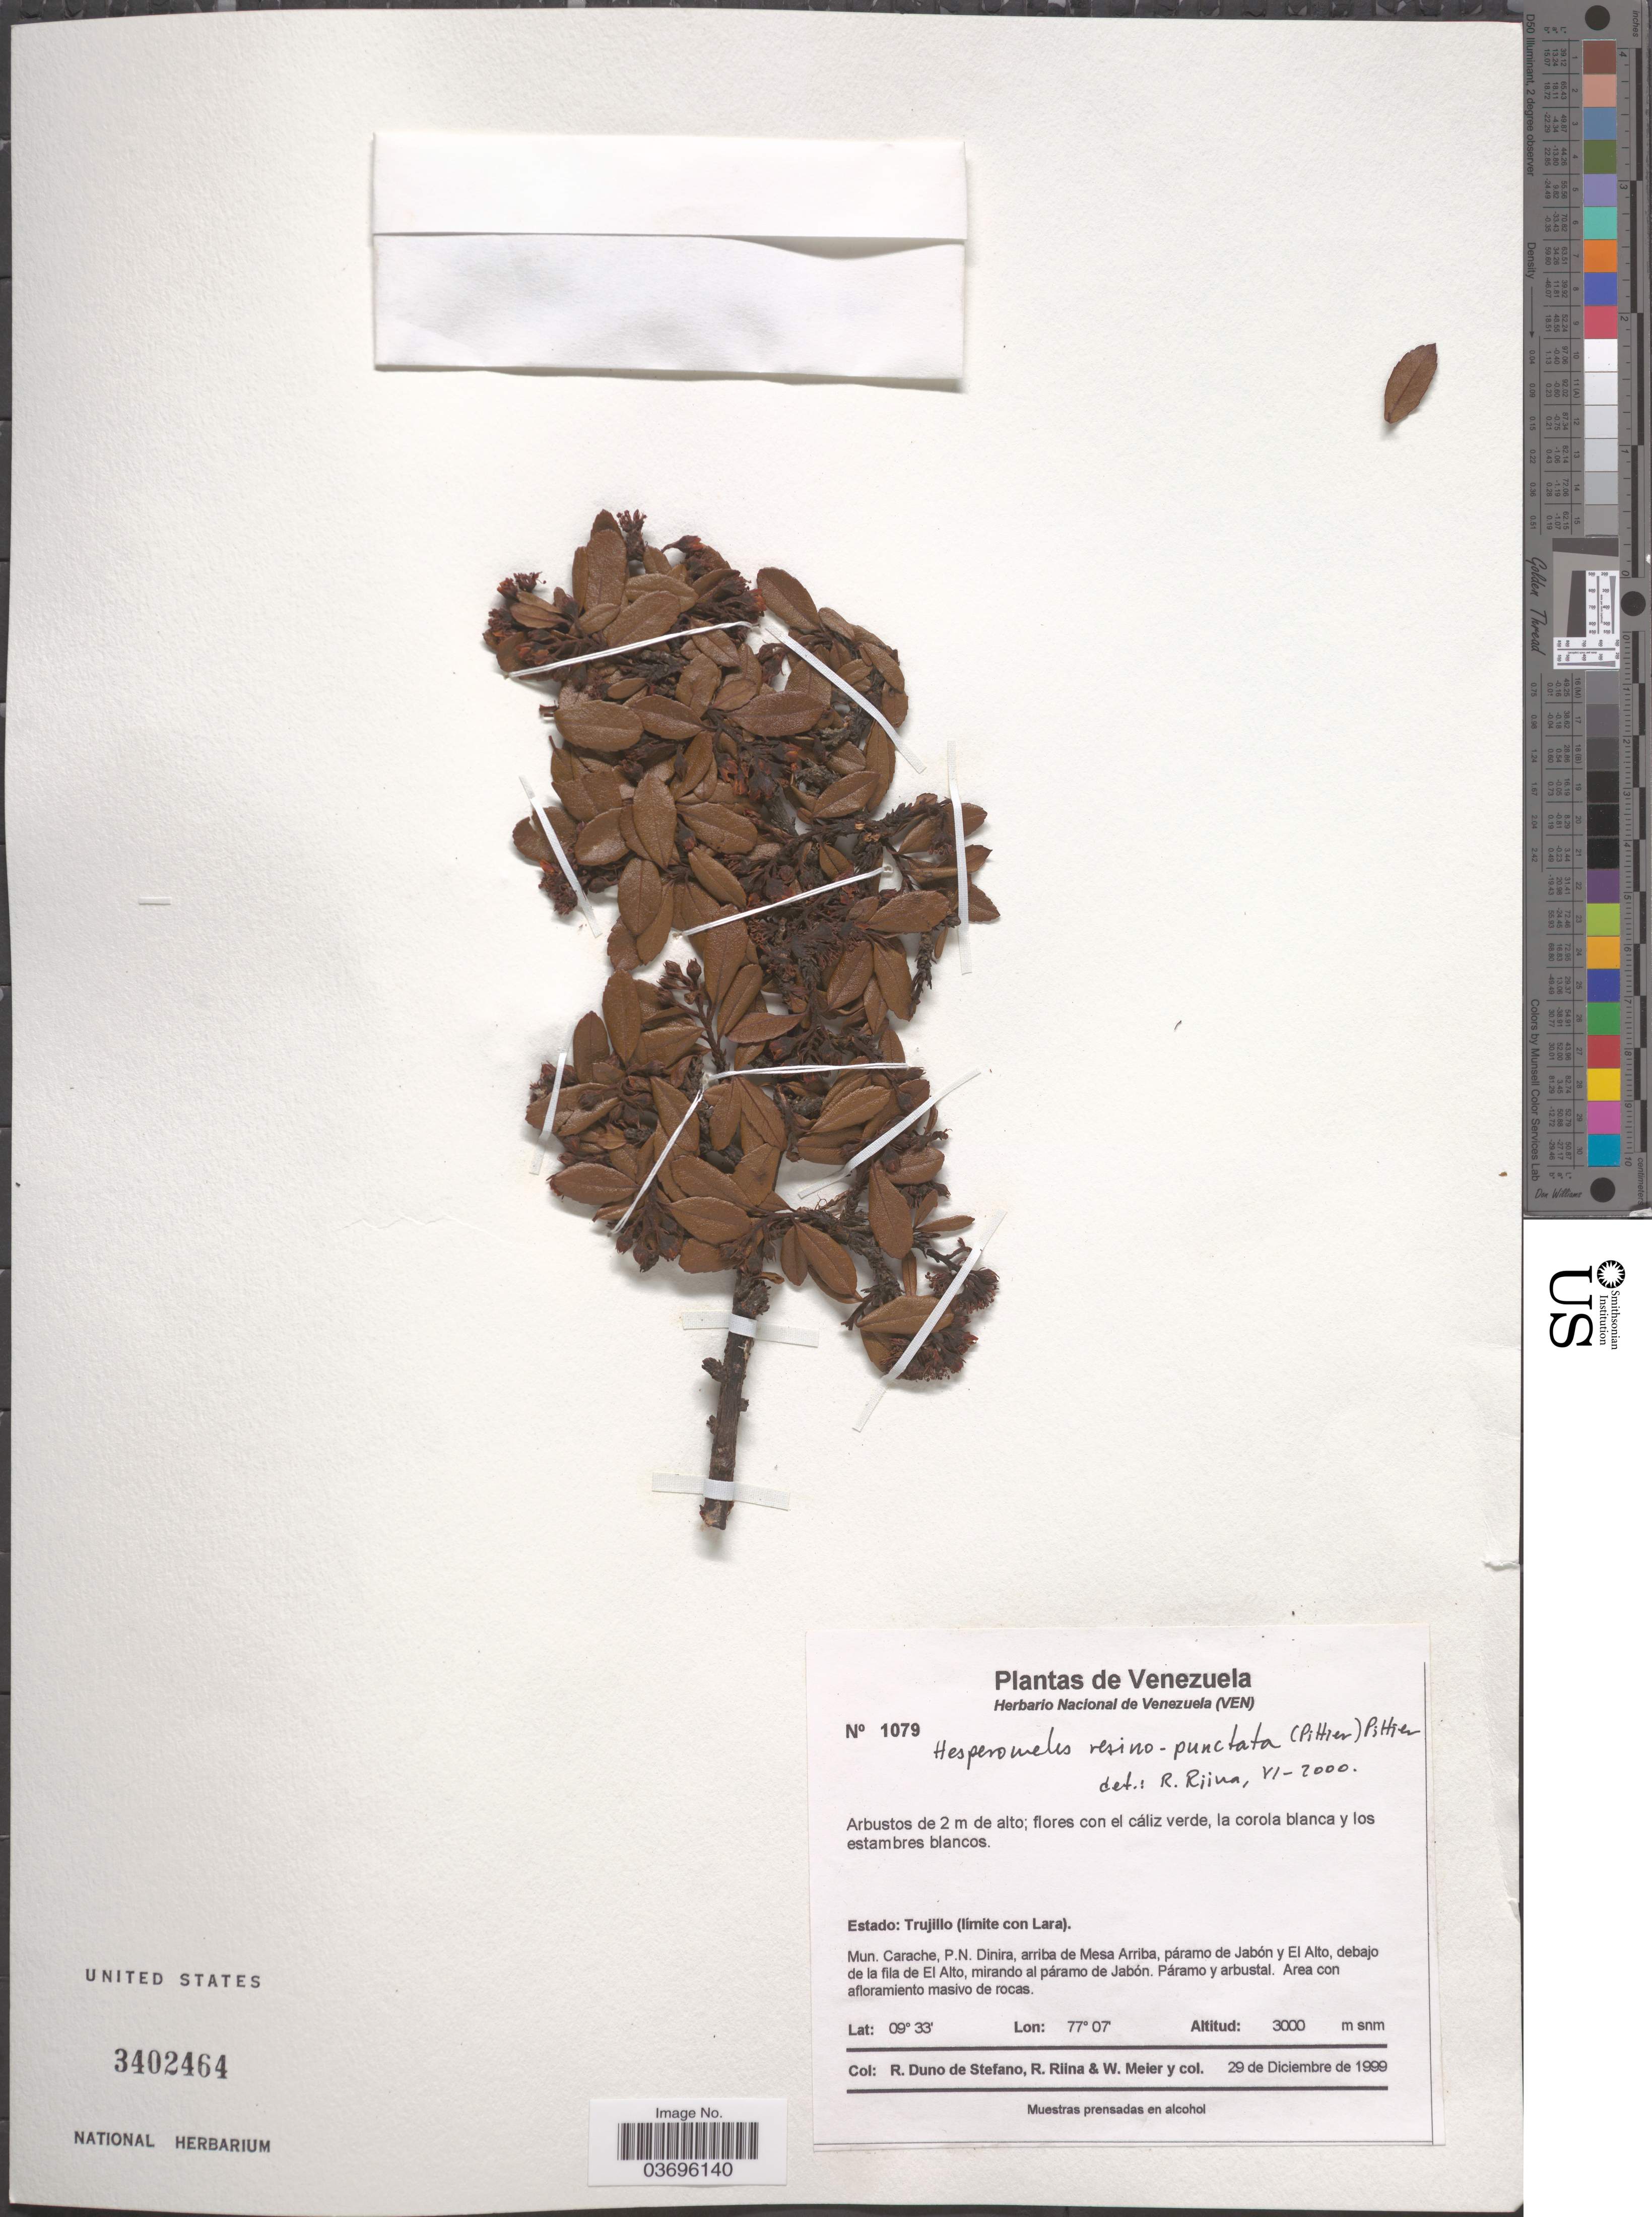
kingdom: Plantae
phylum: Tracheophyta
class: Magnoliopsida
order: Rosales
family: Rosaceae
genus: Hesperomeles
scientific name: Hesperomeles resinoso-punctata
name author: Pittier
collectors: R. Duno de Stefano, R. Riina & W. Meier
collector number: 1079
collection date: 1999-12-29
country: Venezuela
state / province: Trujillo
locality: Estado: Trujillo (límite con Lara). Mun. Carache, P.N. Dinira, arriba de Mesa Arriba, páramo de Jabón y El Alto, debajo de la fila de El Alto, mirando al páramo de Jabón.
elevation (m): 3000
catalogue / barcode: US 3402464